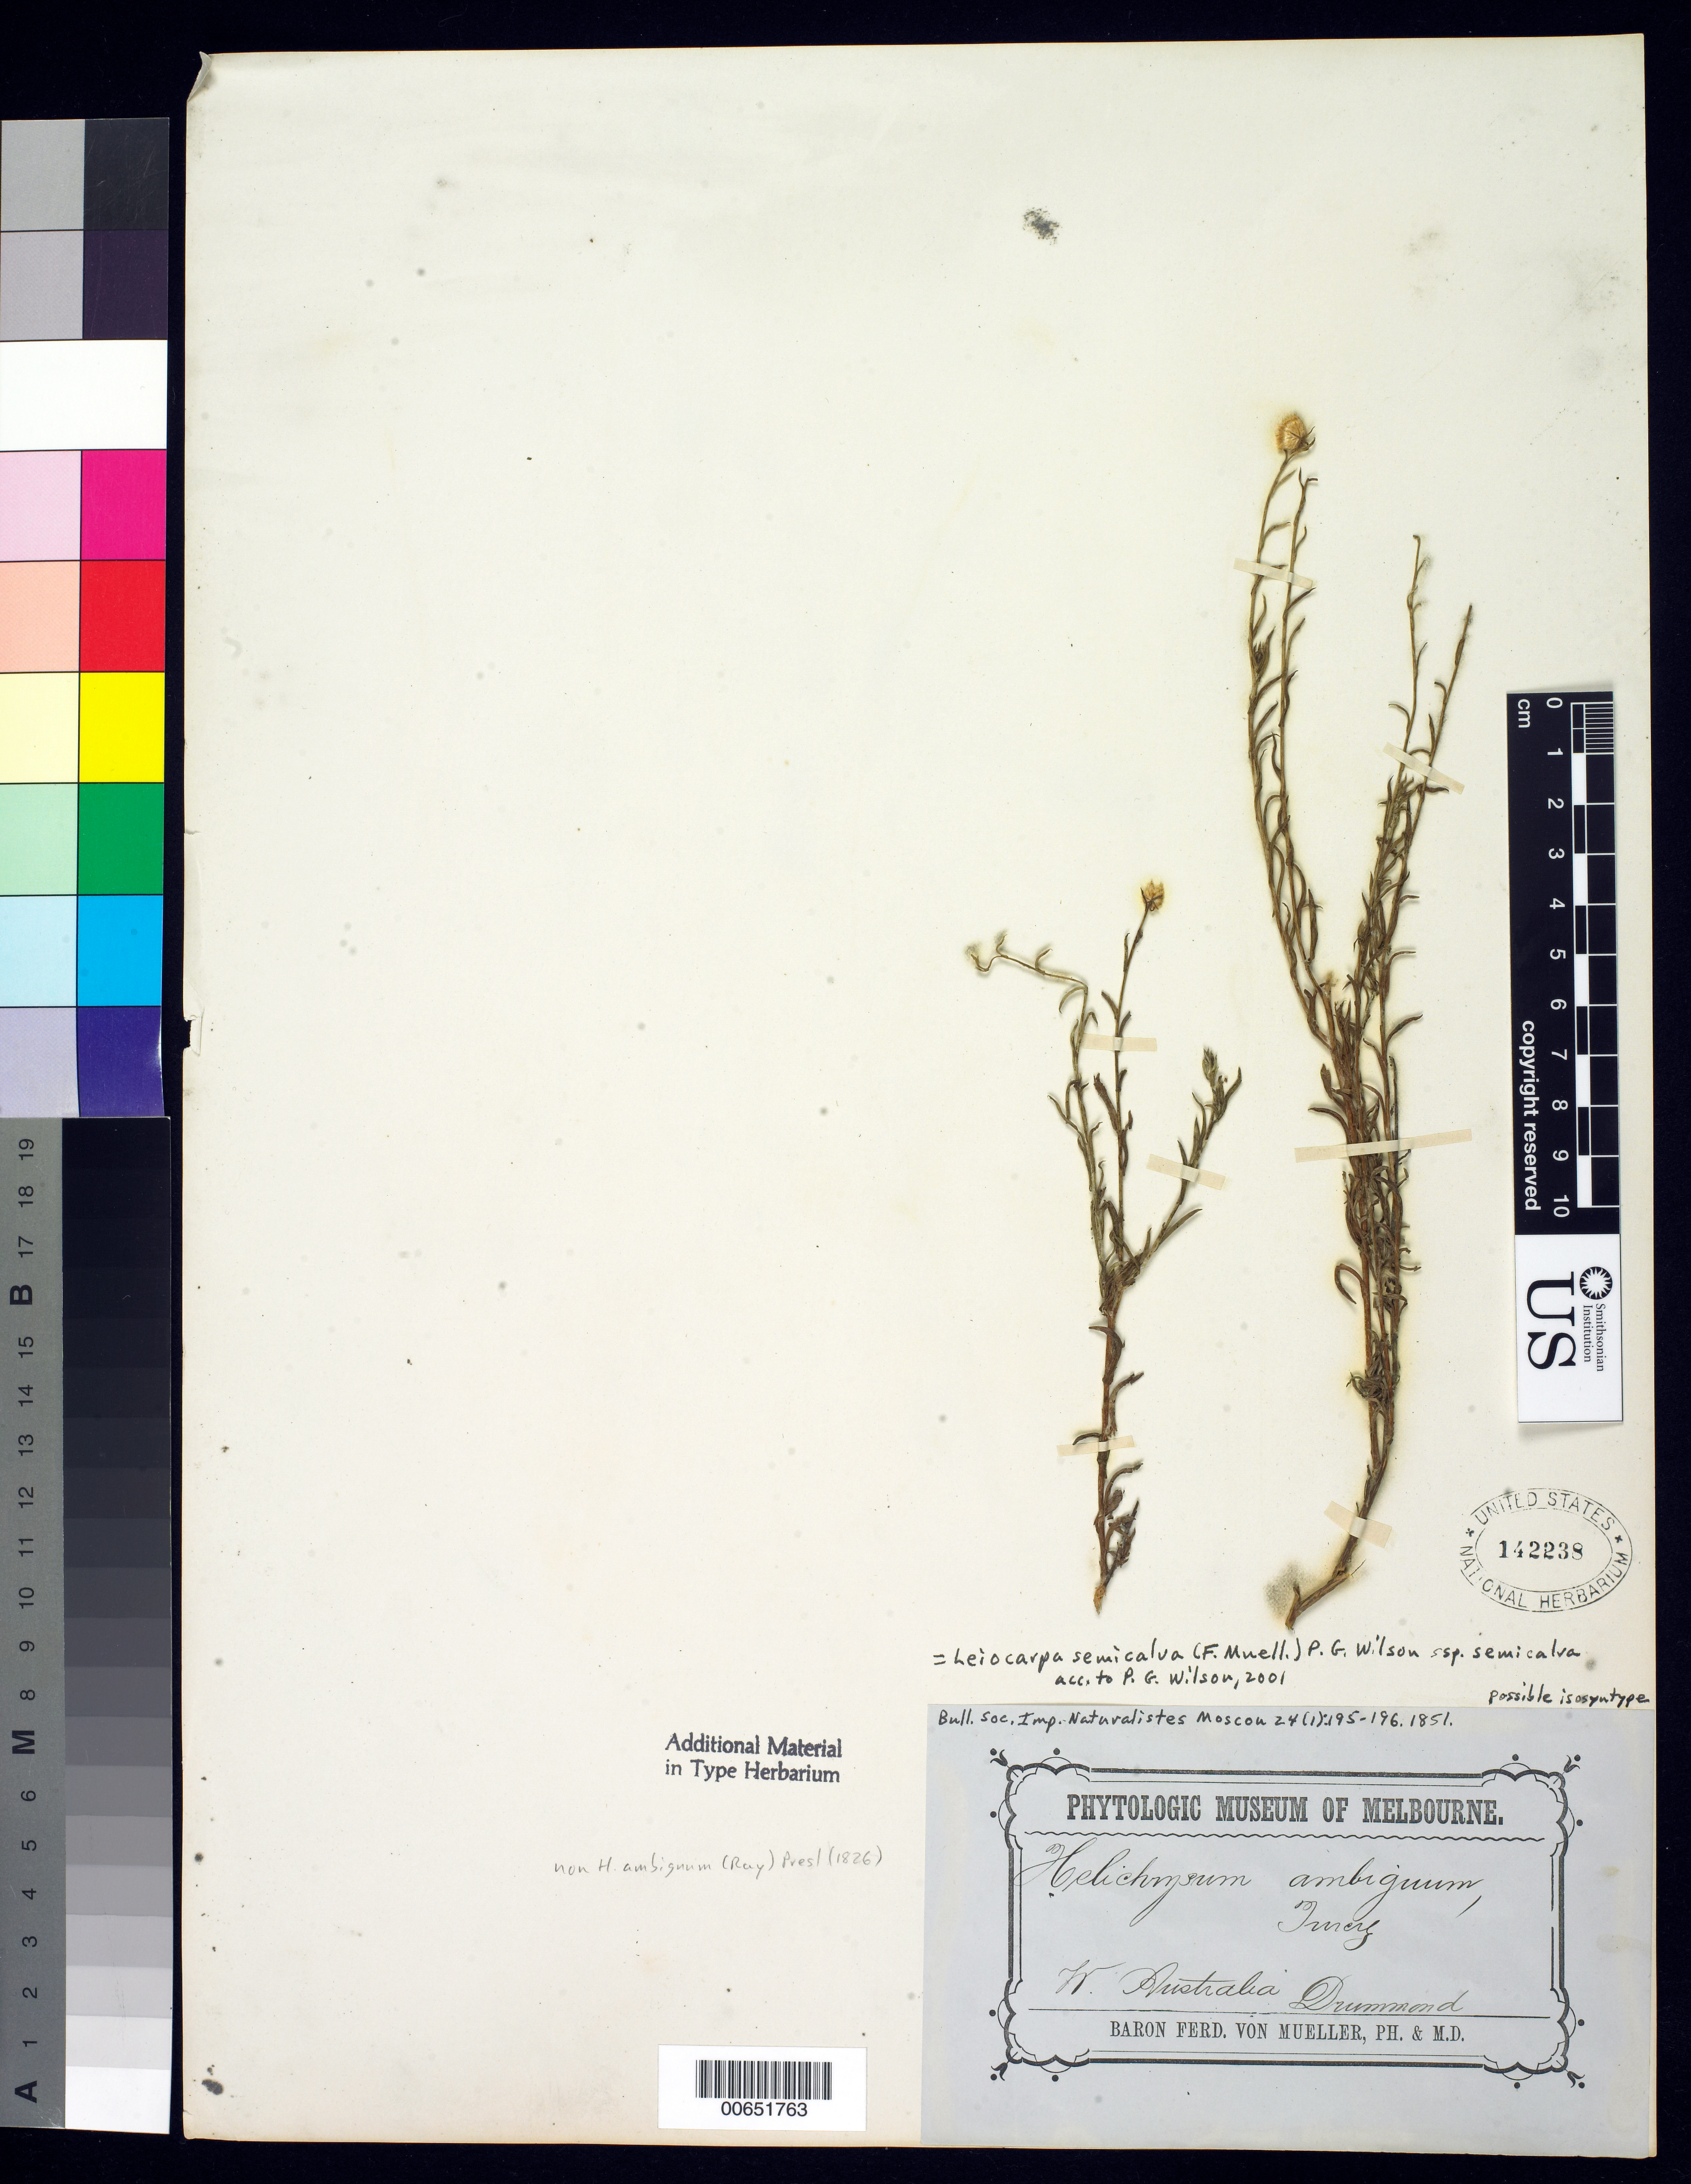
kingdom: Plantae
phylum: Tracheophyta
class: Magnoliopsida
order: Asterales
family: Asteraceae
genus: Helichrysum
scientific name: Helichrysum ambiguum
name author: Turcz.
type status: Possible Isosyntype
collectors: F. Mueller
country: Australia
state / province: Western Australia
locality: Drummond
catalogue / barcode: US 142238